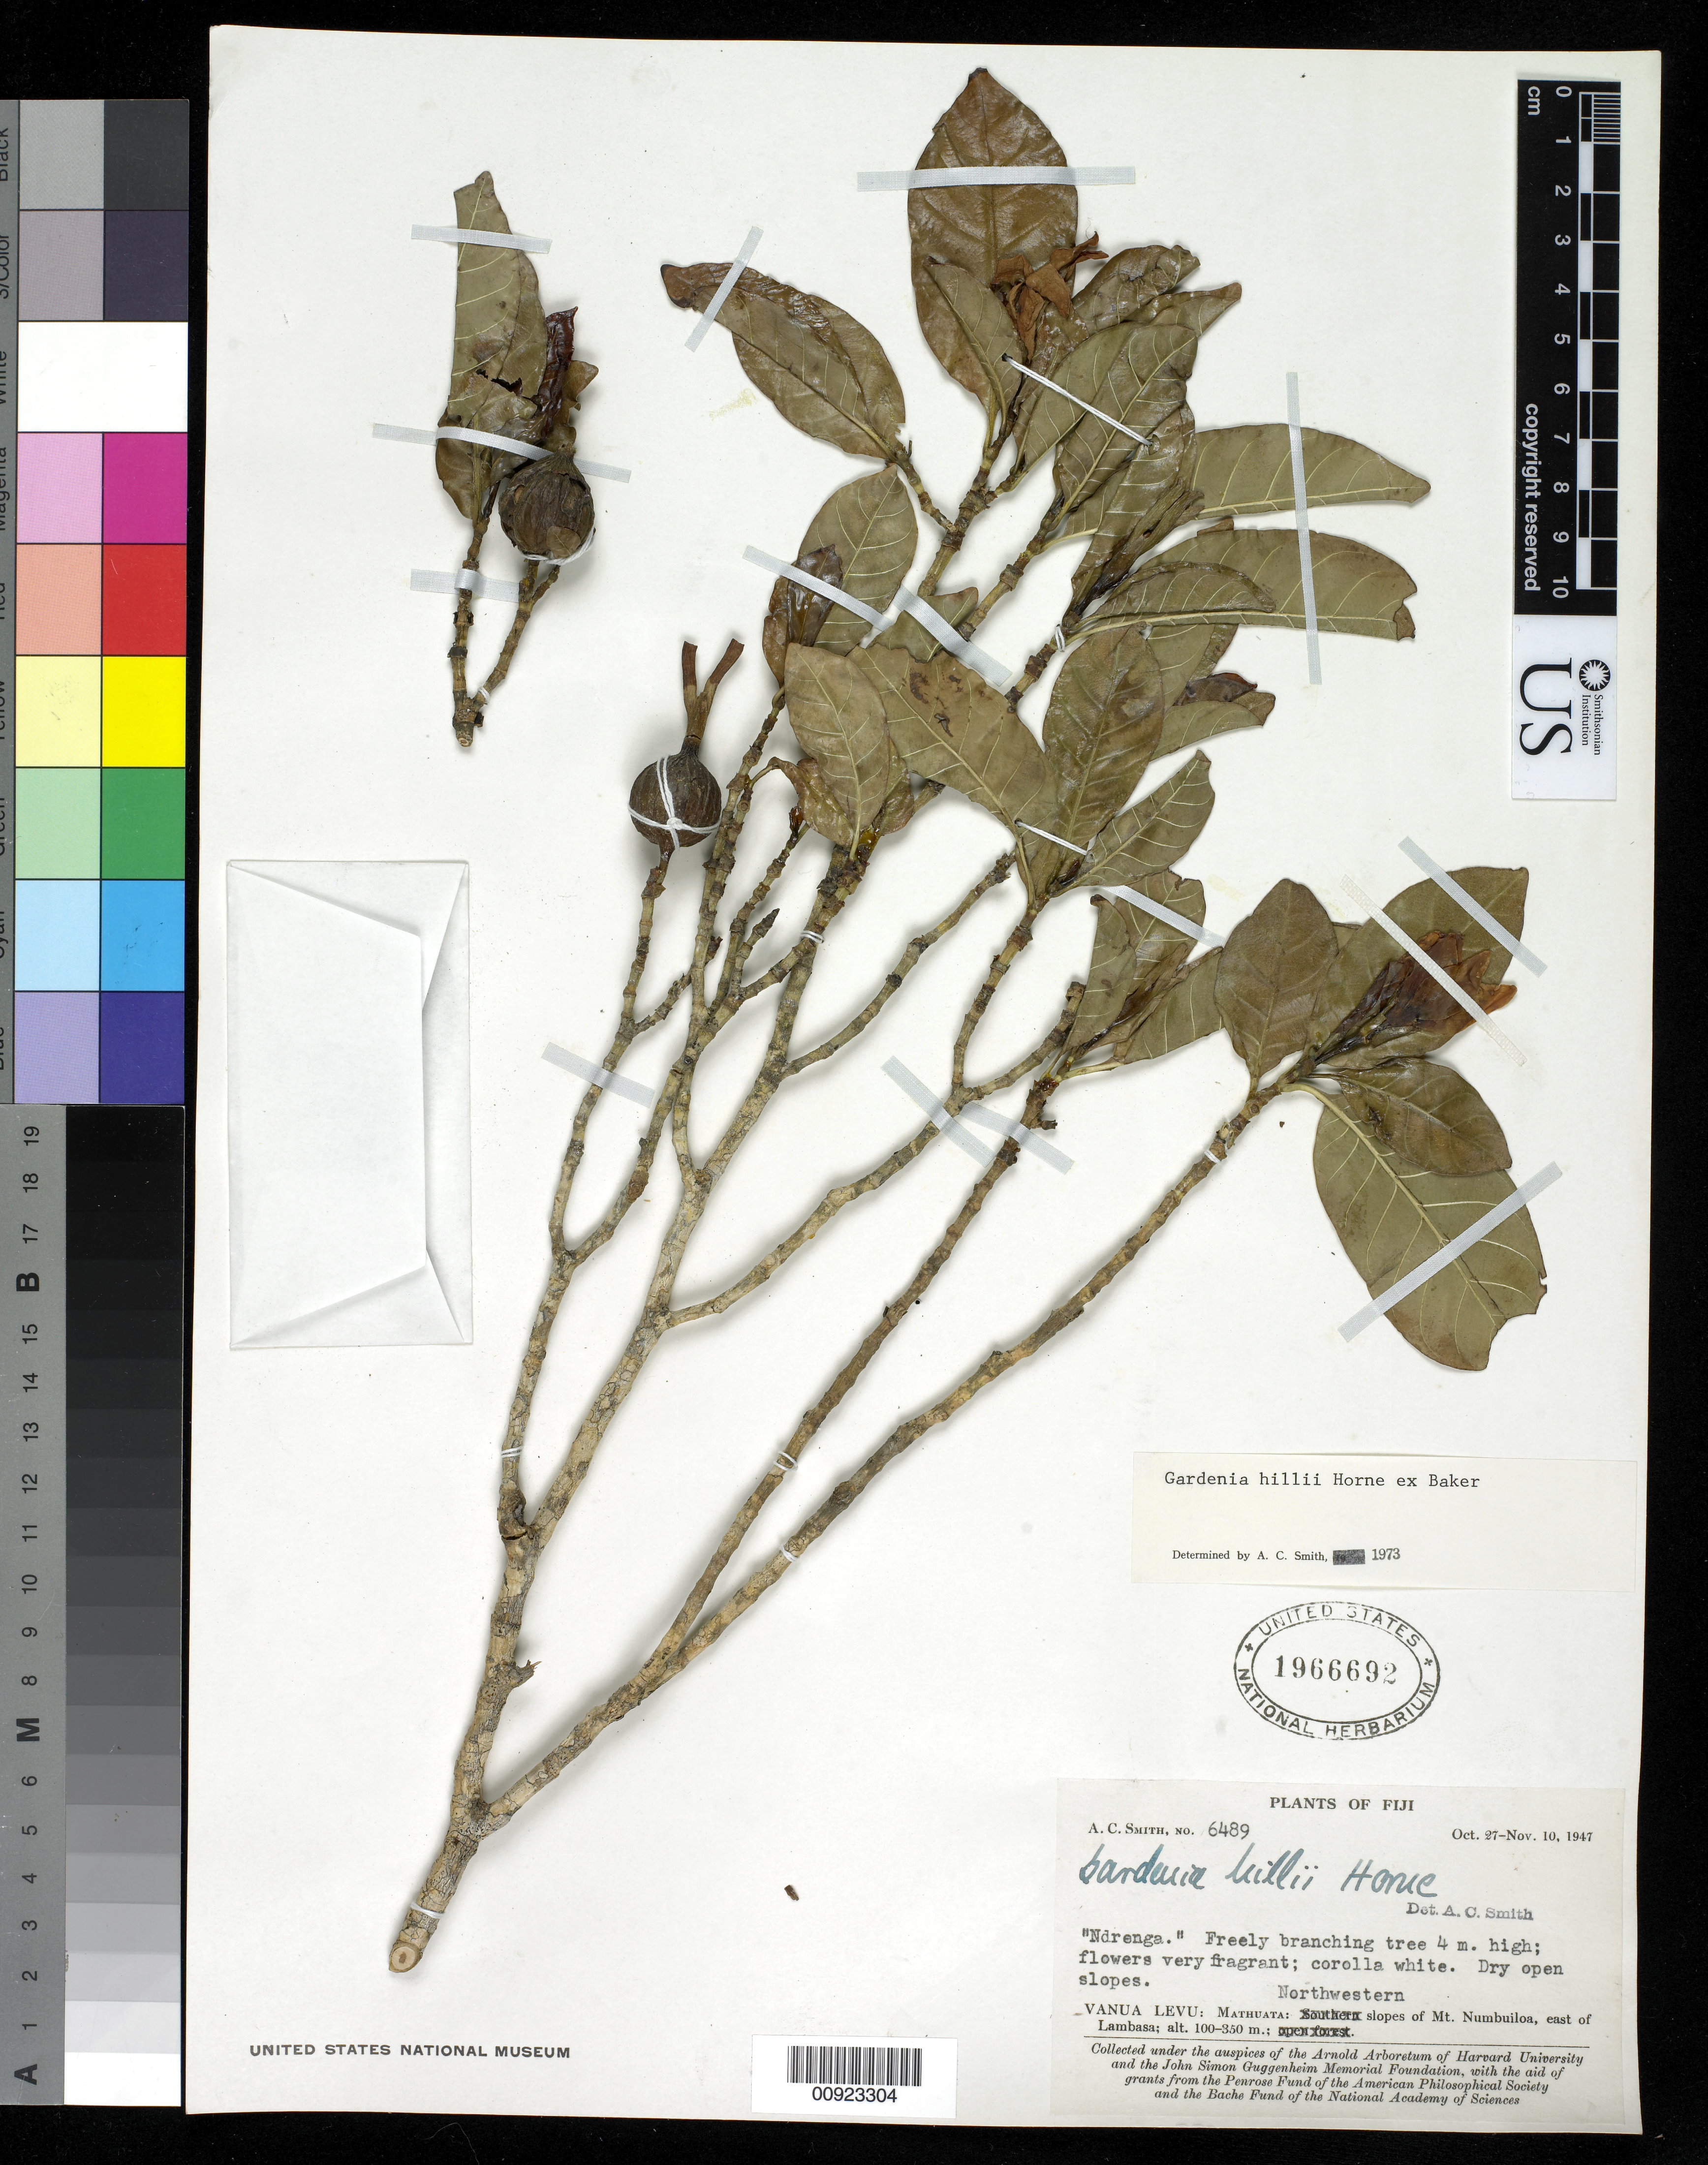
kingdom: Plantae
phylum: Tracheophyta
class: Magnoliopsida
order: Gentianales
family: Rubiaceae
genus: Gardenia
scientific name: Gardenia hillii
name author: Horne ex Baker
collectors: C. A. Smith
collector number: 6489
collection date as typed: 29 Oct 1947 to 06 Dec 1947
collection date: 1947-10-29/1947-12-06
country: Fiji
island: Macuata-i-wai [Mathuata-i-wai]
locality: Mathuata: Summit ridge of Mt. Numbuiloa, E of Lambasa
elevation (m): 500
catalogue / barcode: US 1966692